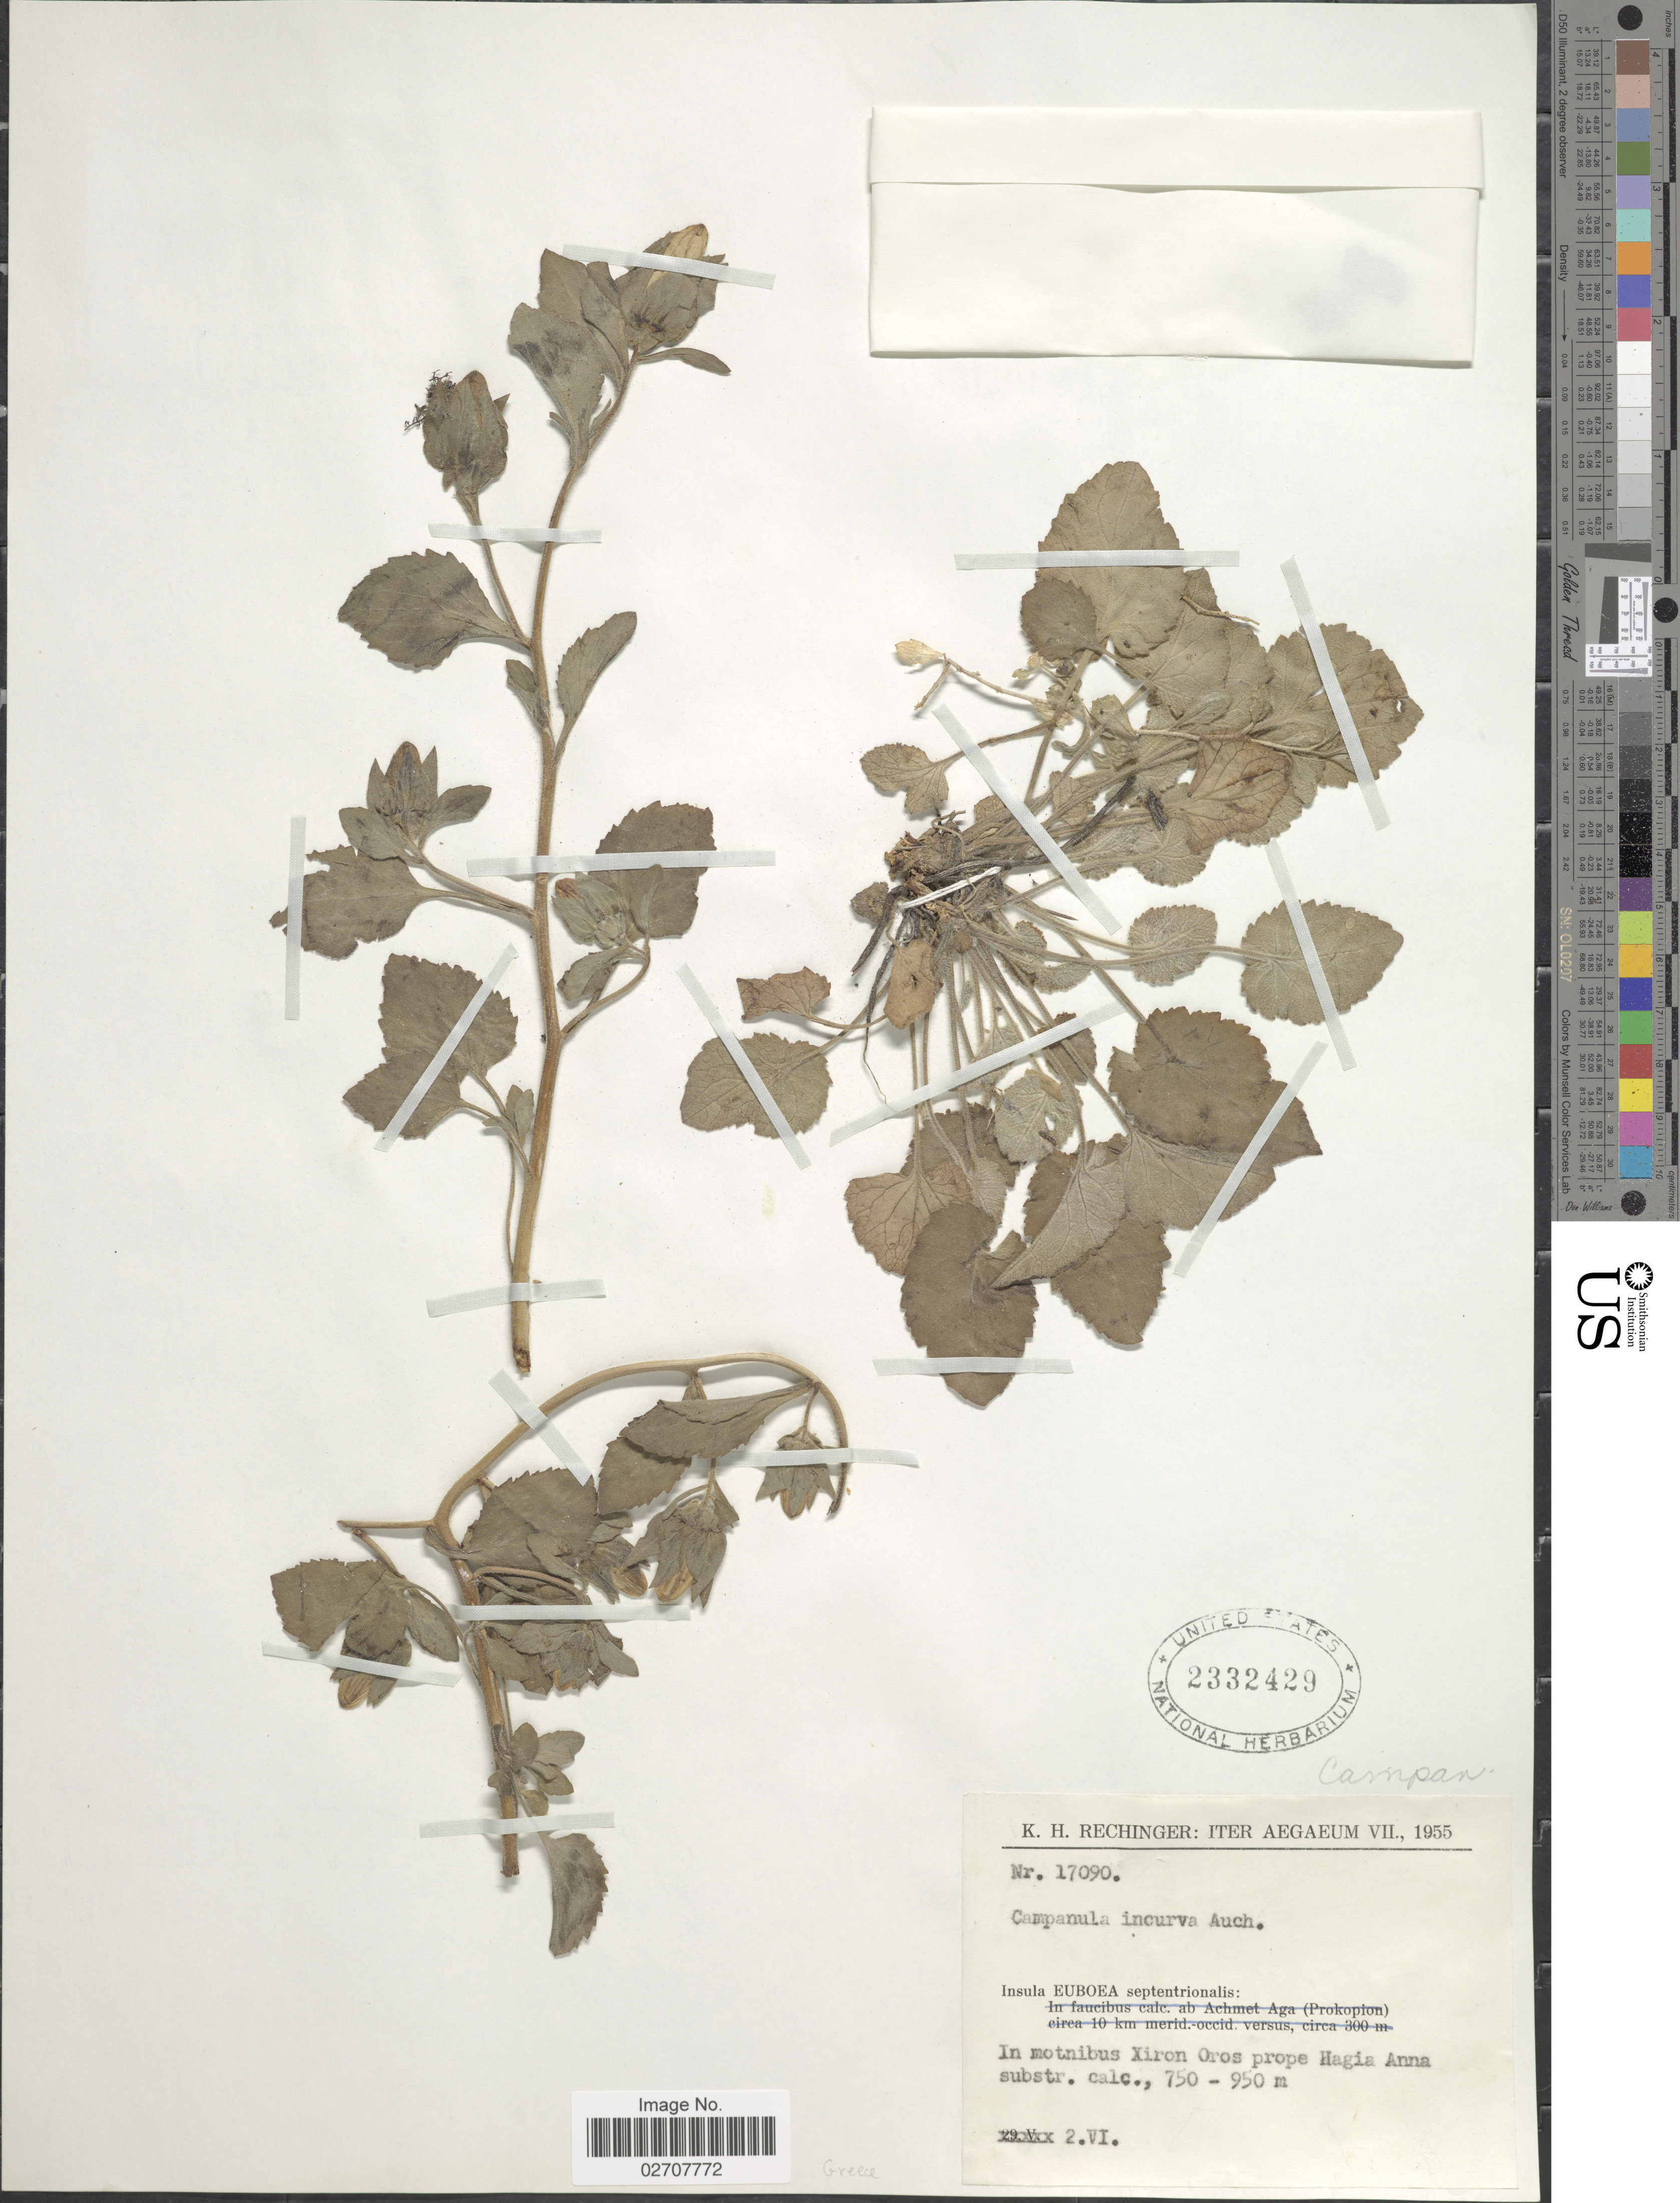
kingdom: Plantae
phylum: Tracheophyta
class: Magnoliopsida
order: Asterales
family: Campanulaceae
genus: Campanula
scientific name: Campanula incurva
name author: Aucher ex A. DC.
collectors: K. H. Rechinger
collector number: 17090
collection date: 1955-06-02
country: Greece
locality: Aegaeum. Insula Euboea septentrionalis: In motnibus Xiron Oros prope Hagia Anna substr. calc.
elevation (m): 750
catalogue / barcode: US 2332429